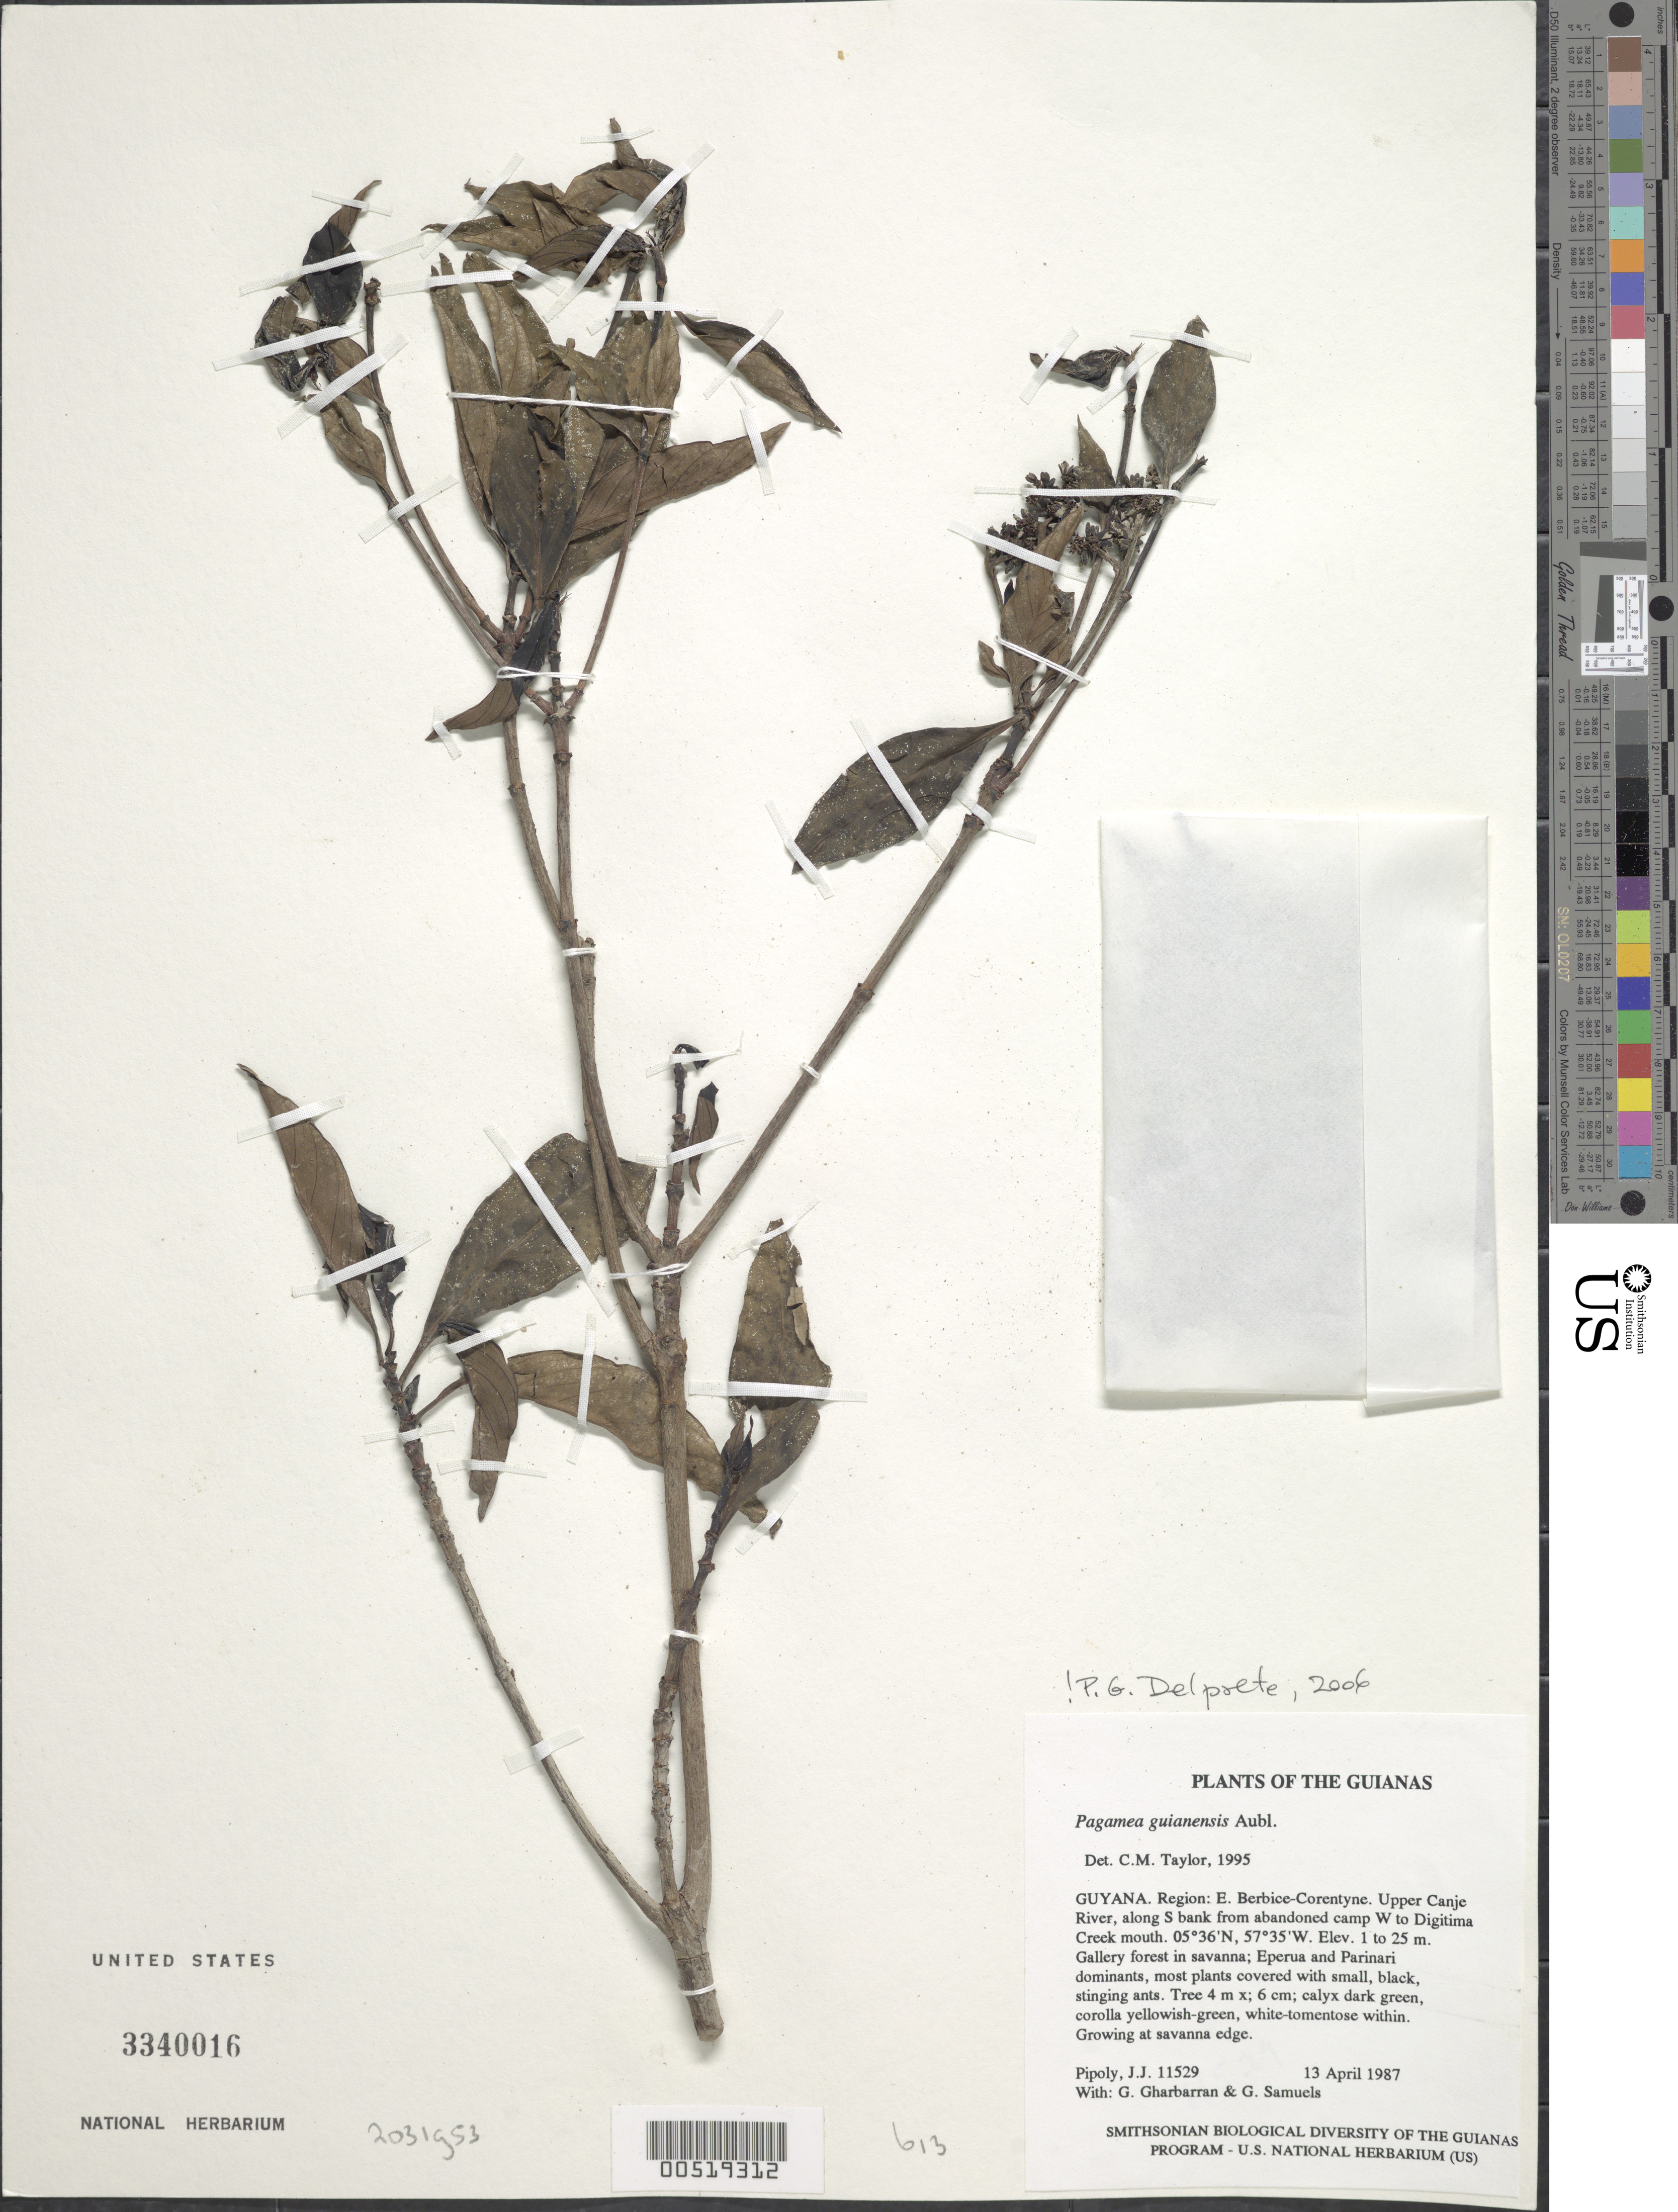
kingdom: Plantae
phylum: Tracheophyta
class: Magnoliopsida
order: Gentianales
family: Rubiaceae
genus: Pagamea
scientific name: Pagamea guianensis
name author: Aubl.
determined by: Delprete, P. G., Herb. de Guyane Cay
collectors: J. J. Pipoly, G. Gharbarran & G. Samuels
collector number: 11529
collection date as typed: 13 April 1987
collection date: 1987-04-13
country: Guyana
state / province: E. Berbice-Corentyne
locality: Upper Canje River, S bank from abandoned Amerindian logging camp W to Digitima Cr. mouth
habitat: Gallery forest in savanna; Eperua and Parinari dominants, most plants covered with small, black, stinging ants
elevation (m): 1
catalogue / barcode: US 3340016